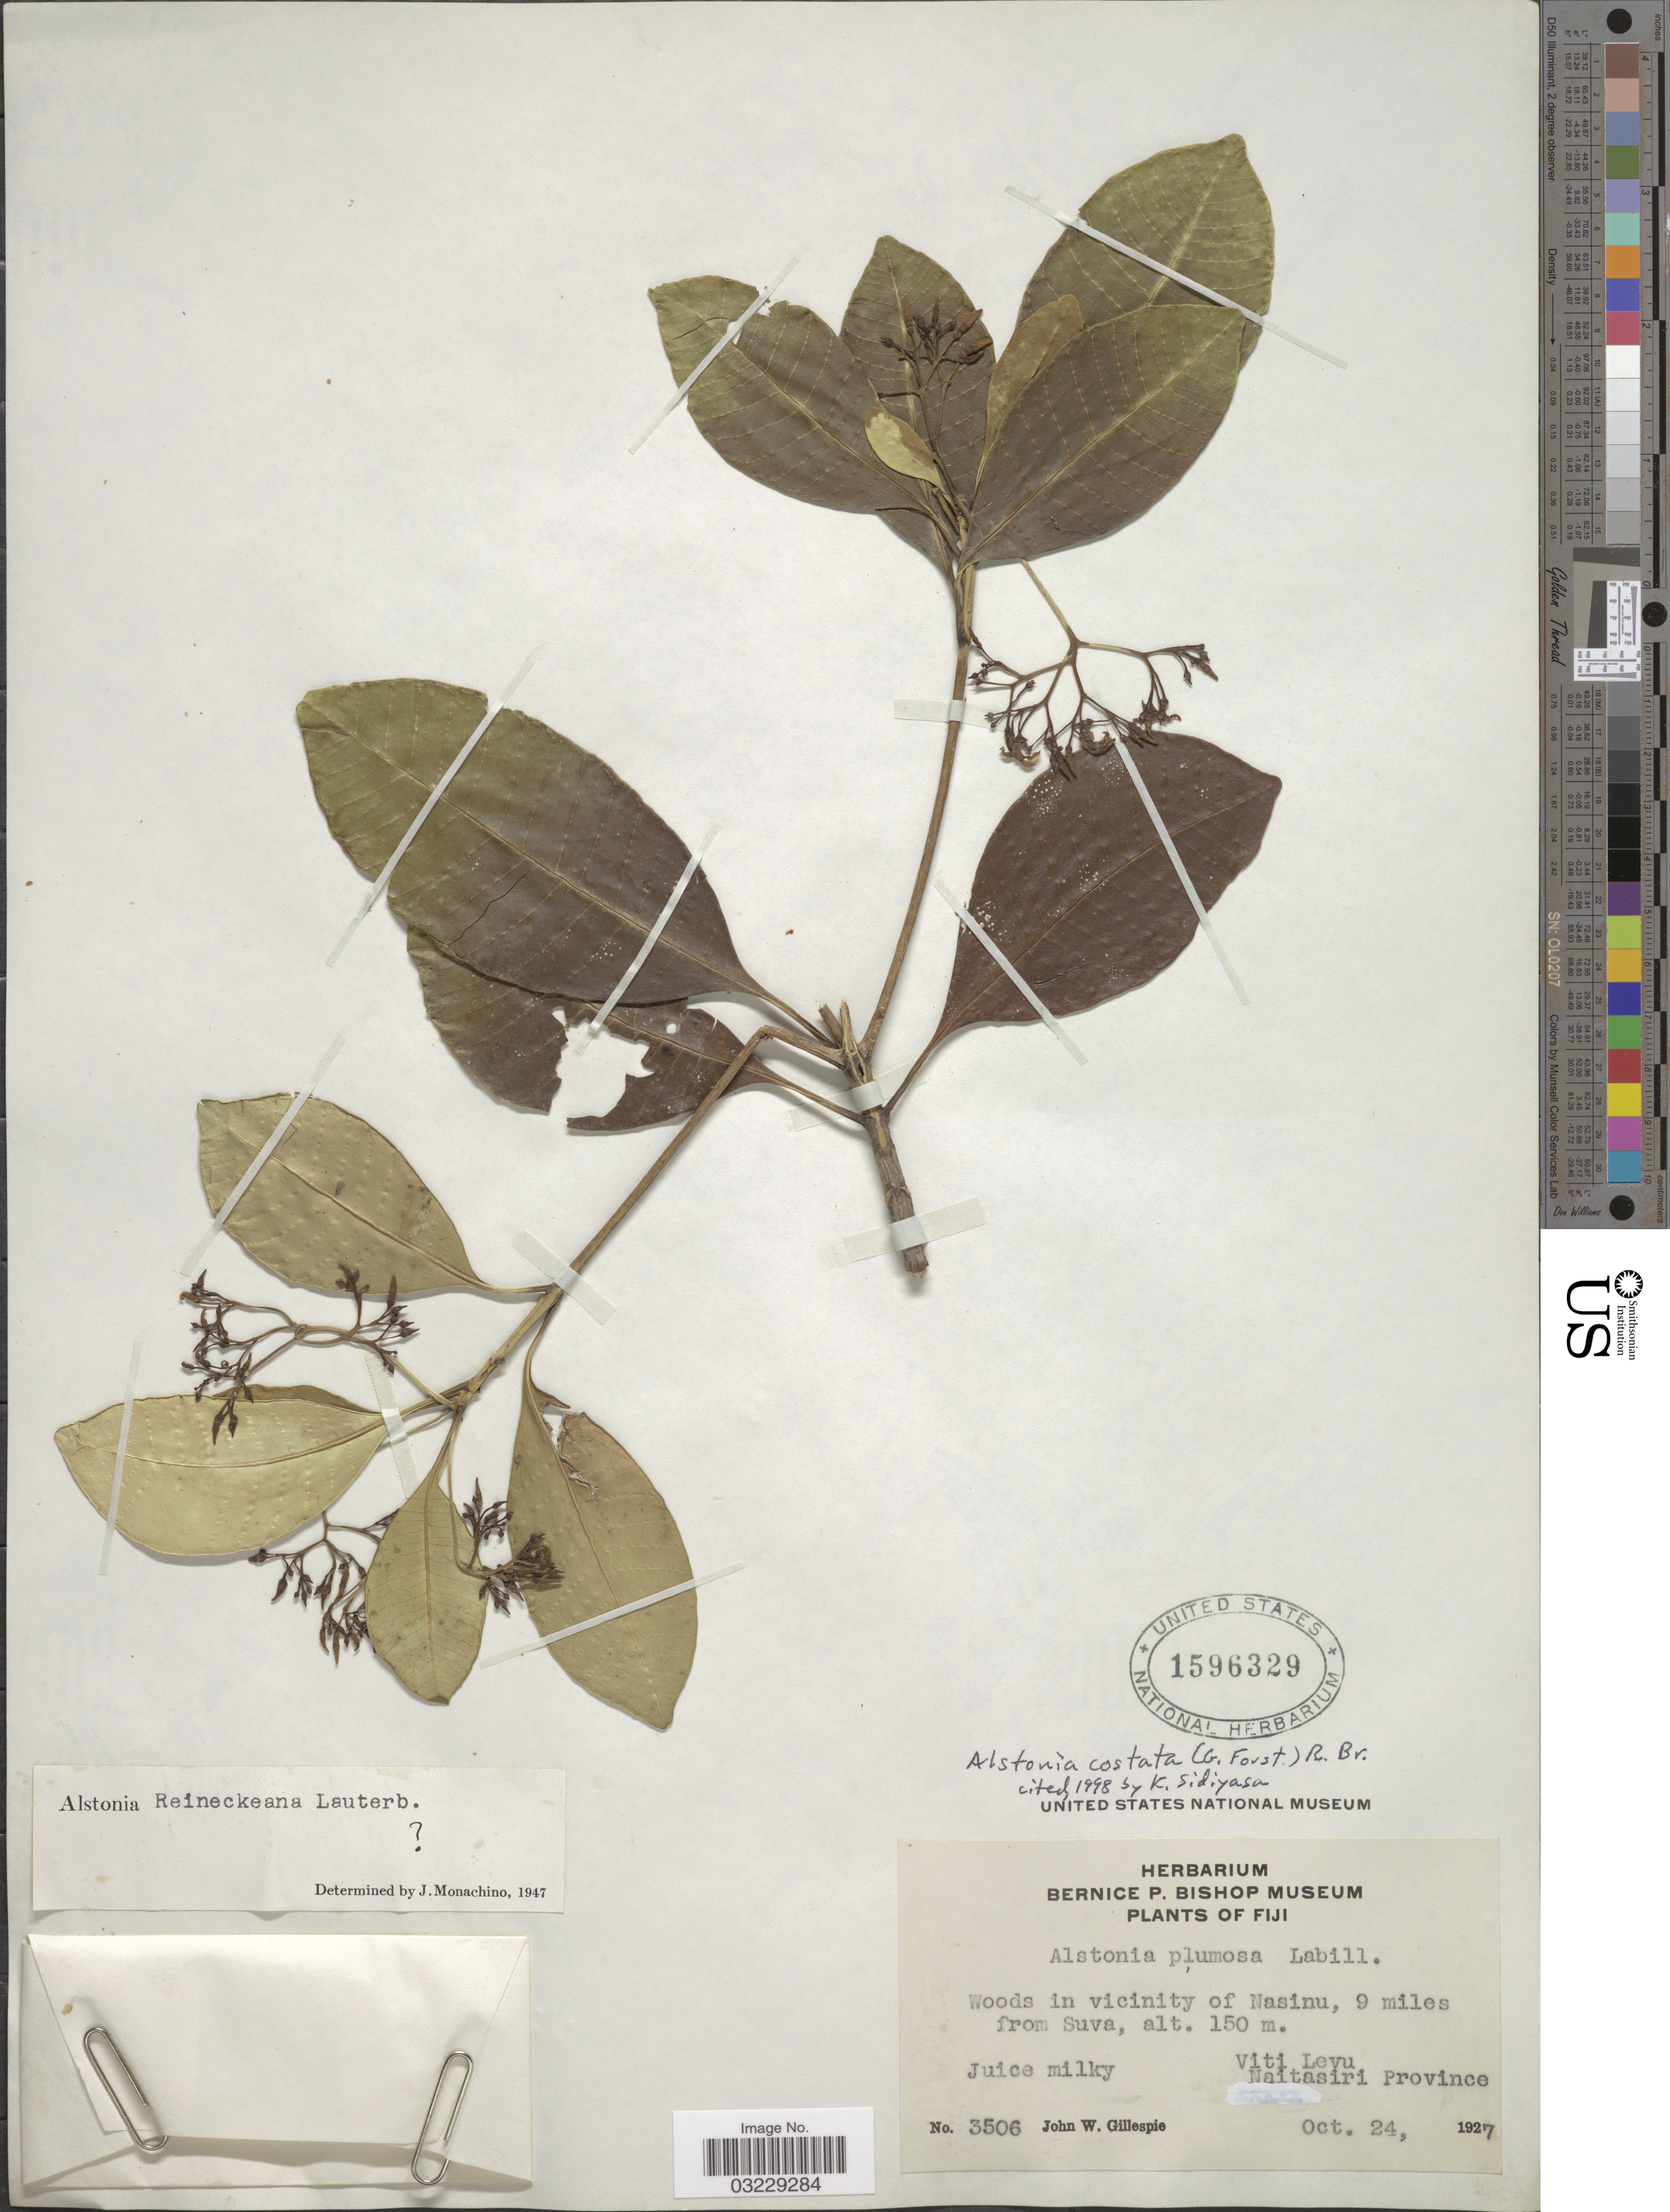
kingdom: Plantae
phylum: Tracheophyta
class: Magnoliopsida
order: Gentianales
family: Apocynaceae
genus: Alstonia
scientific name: Alstonia costata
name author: (G. Forst.) R. Br.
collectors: J. W. Gillespie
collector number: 3506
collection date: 1927-10-24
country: Fiji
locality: Woods in vicinity of Nasinu, 9 miles from Suva. Viti Levu. Naitasiri Province.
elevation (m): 150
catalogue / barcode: US 1596329